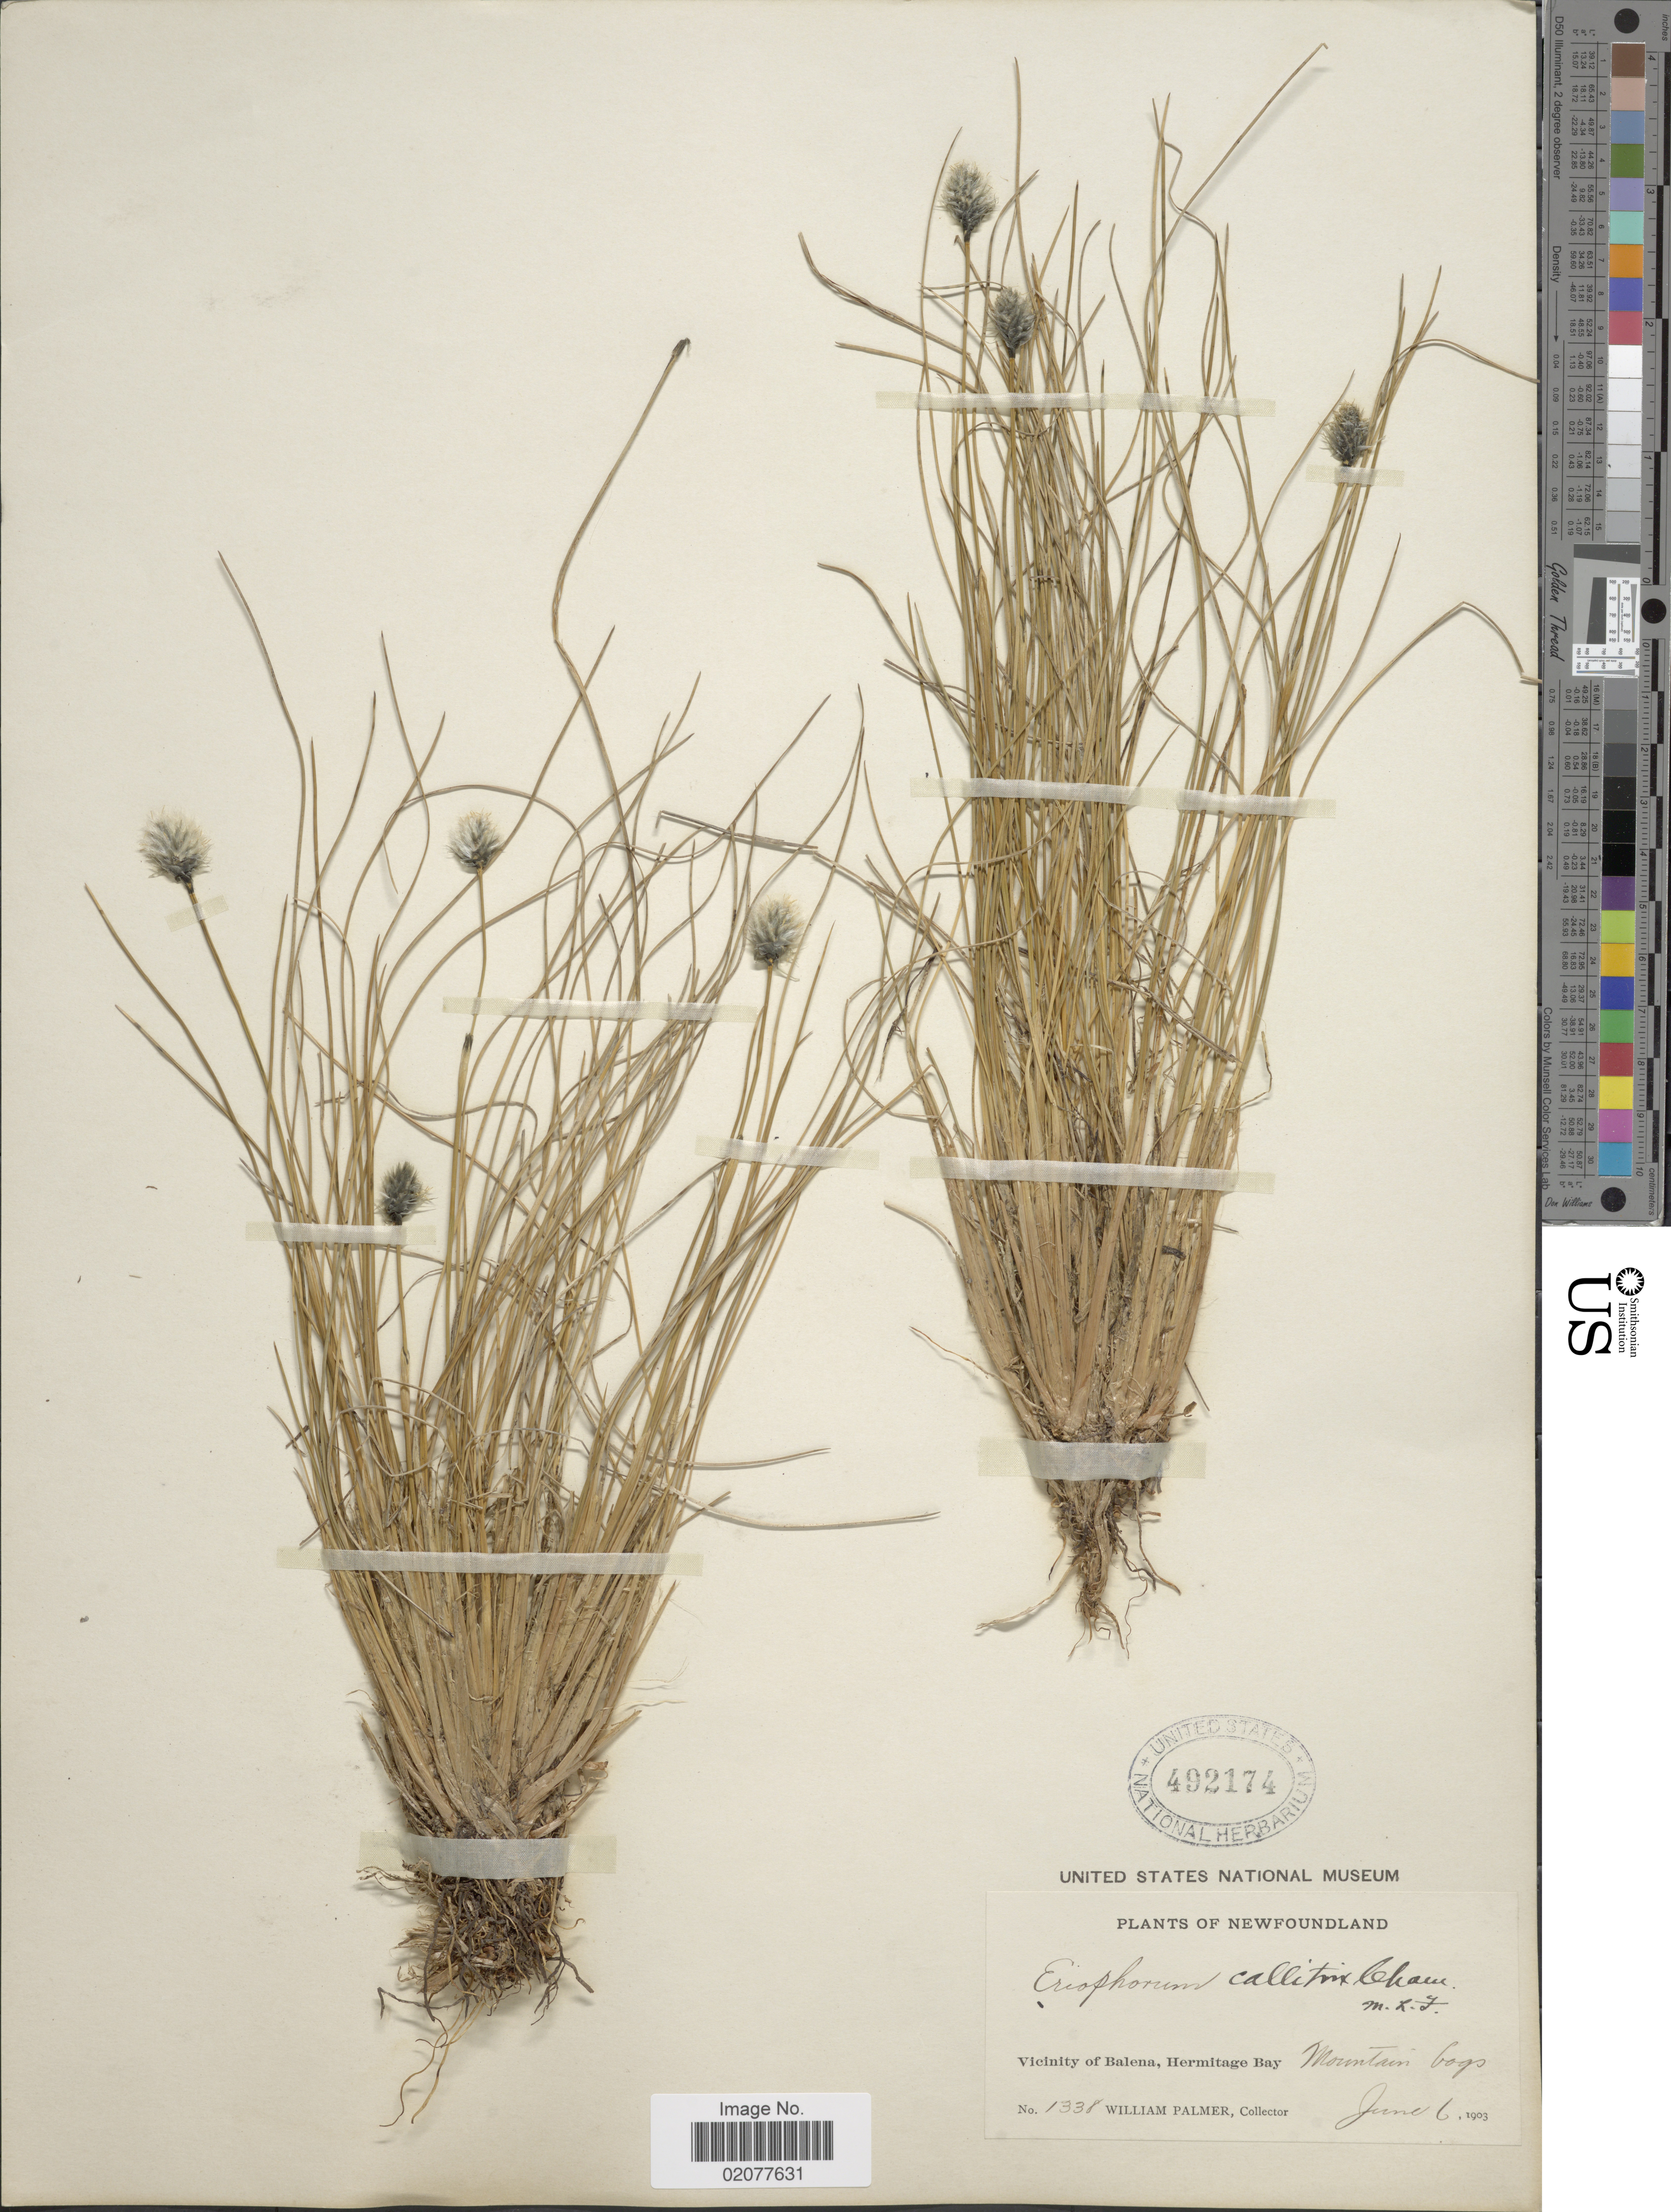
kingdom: Plantae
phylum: Tracheophyta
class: Liliopsida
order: Poales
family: Cyperaceae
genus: Eriophorum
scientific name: Eriophorum spissum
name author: Fernald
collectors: W. Palmer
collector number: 1338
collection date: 1903-06-06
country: Canada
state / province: Newfoundland and Labrador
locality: Newfoundland. Vicinity of Balena, Hermitage Bay. Mountain bogs.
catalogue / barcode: US 492174